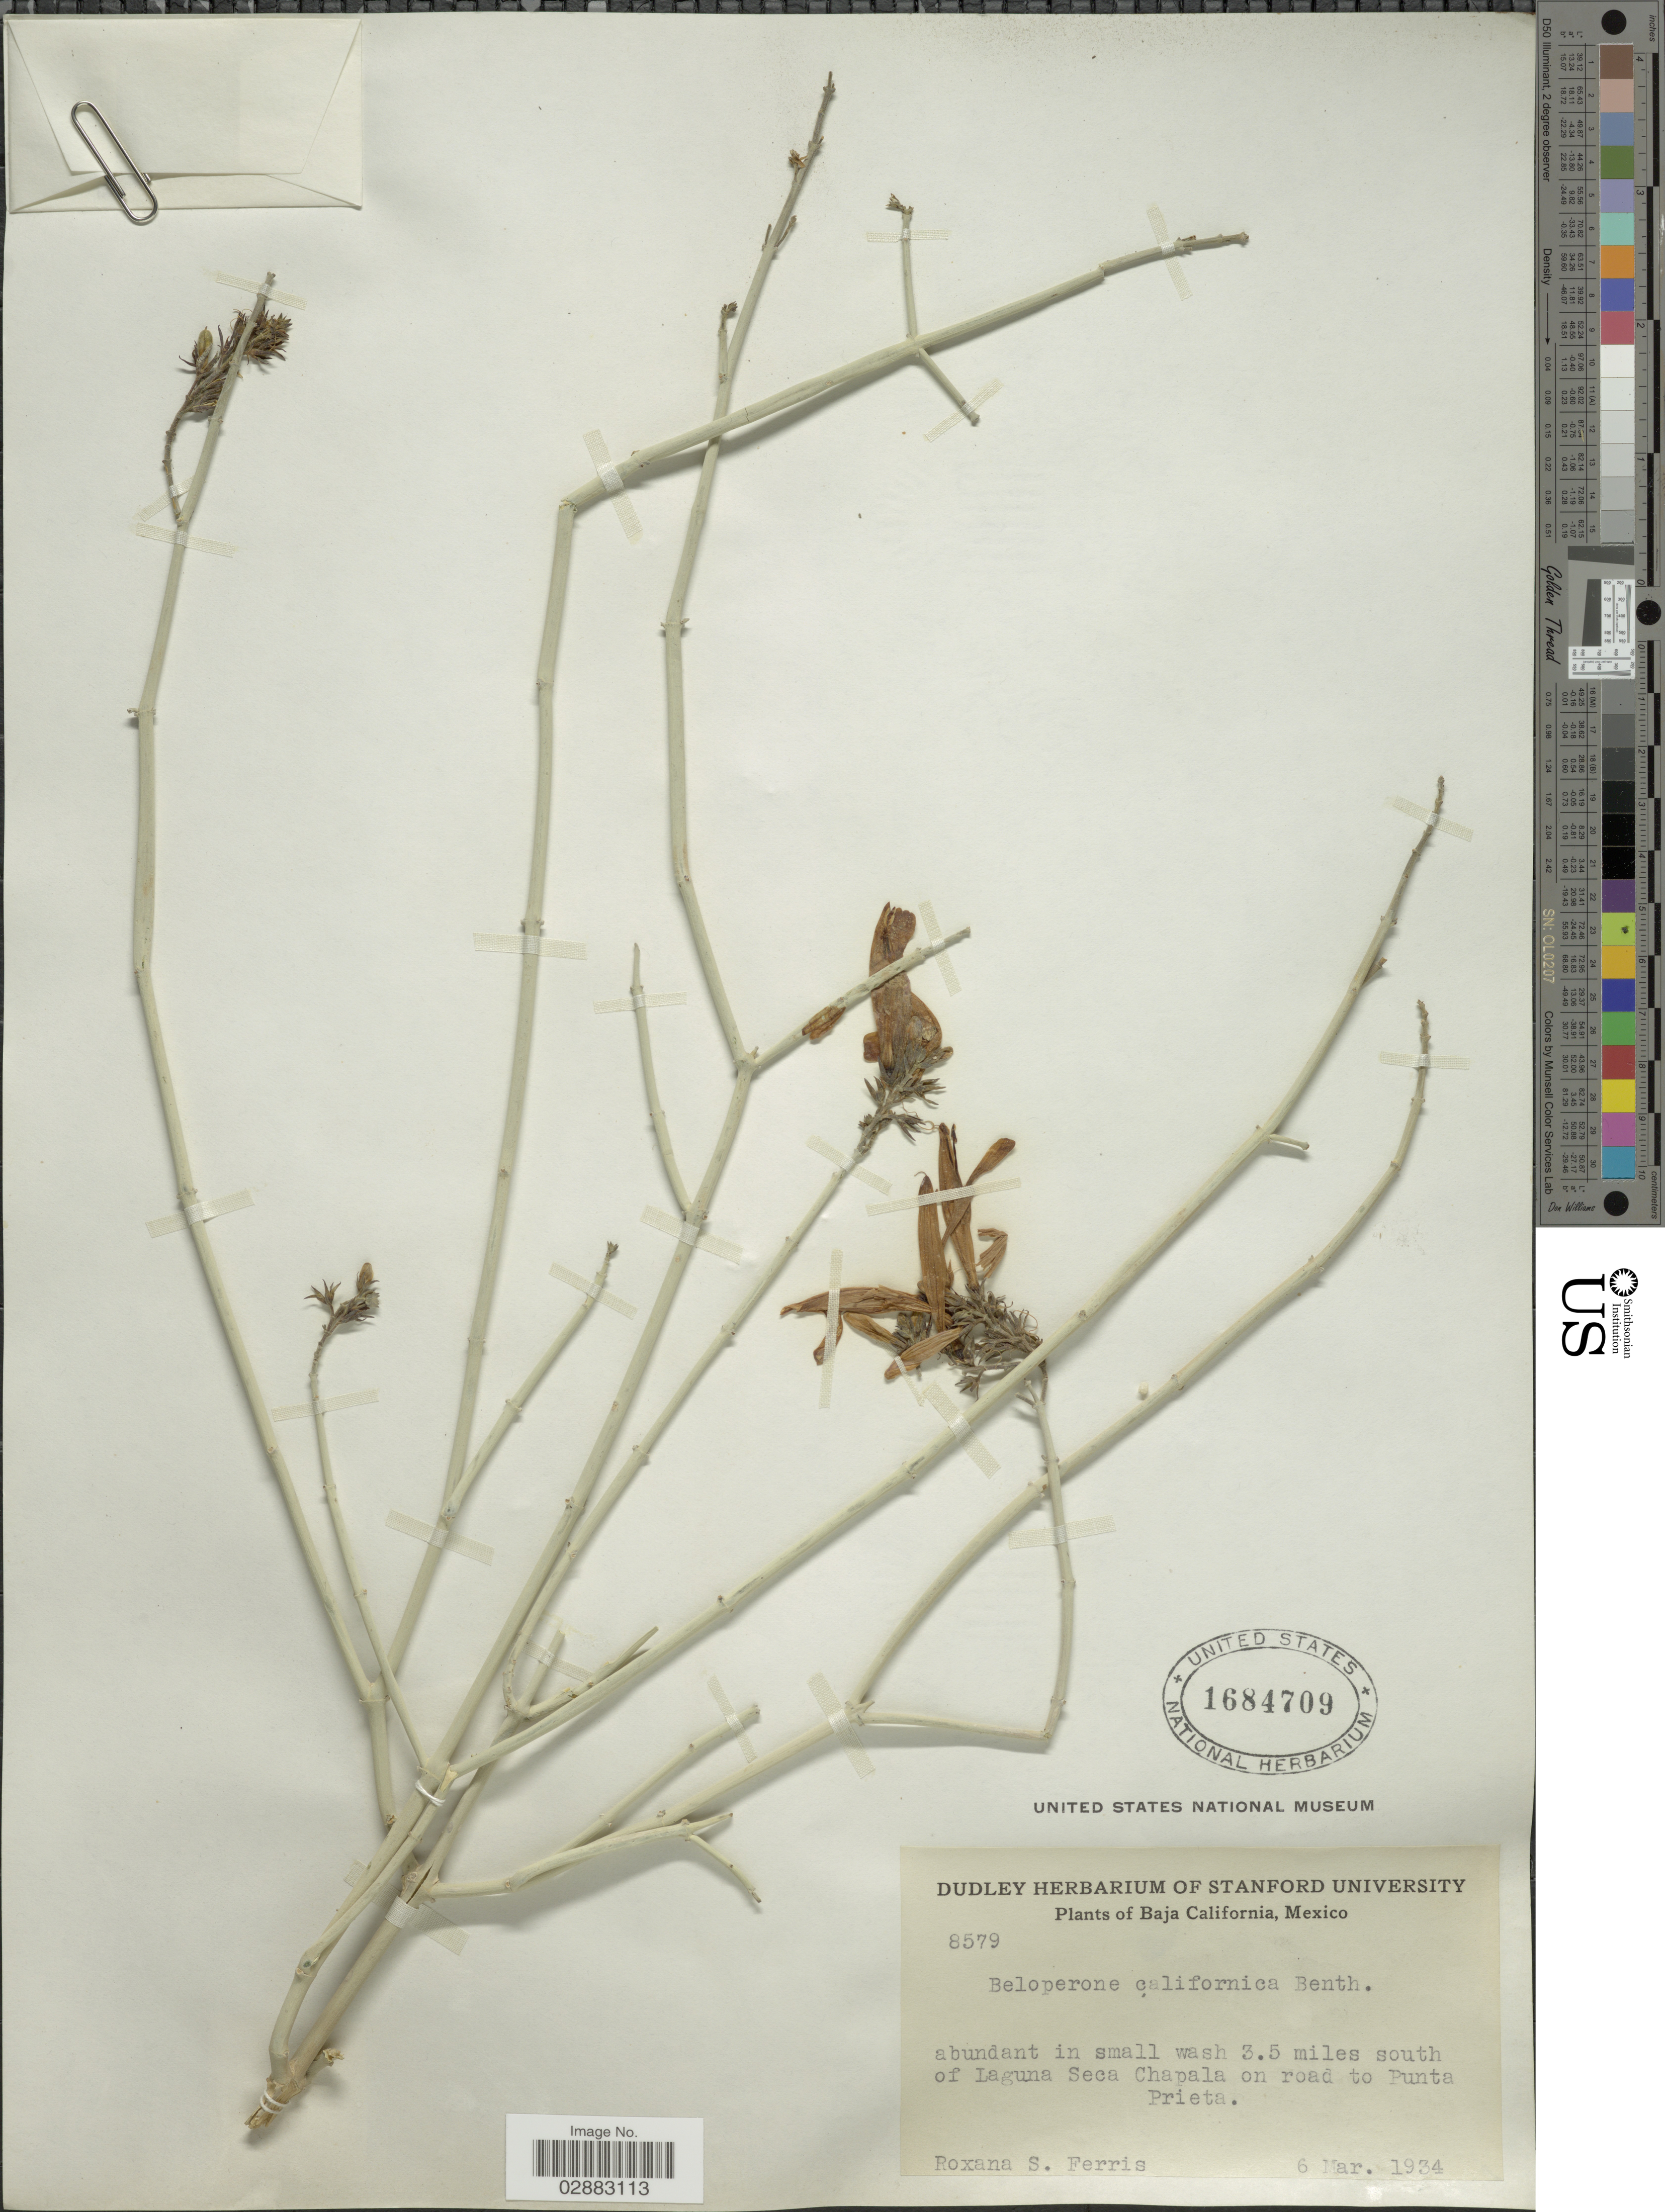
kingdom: Plantae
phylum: Tracheophyta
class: Magnoliopsida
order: Lamiales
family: Acanthaceae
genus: Beloperone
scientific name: Beloperone californica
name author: Benth.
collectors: R. S. Ferris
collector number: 8579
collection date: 1934-03-06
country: Mexico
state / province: Baja California Norte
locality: Abundant in small wash 3.5 miles south of Laguna Seca Chapala on road to Punta Prieta.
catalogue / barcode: US 1684709